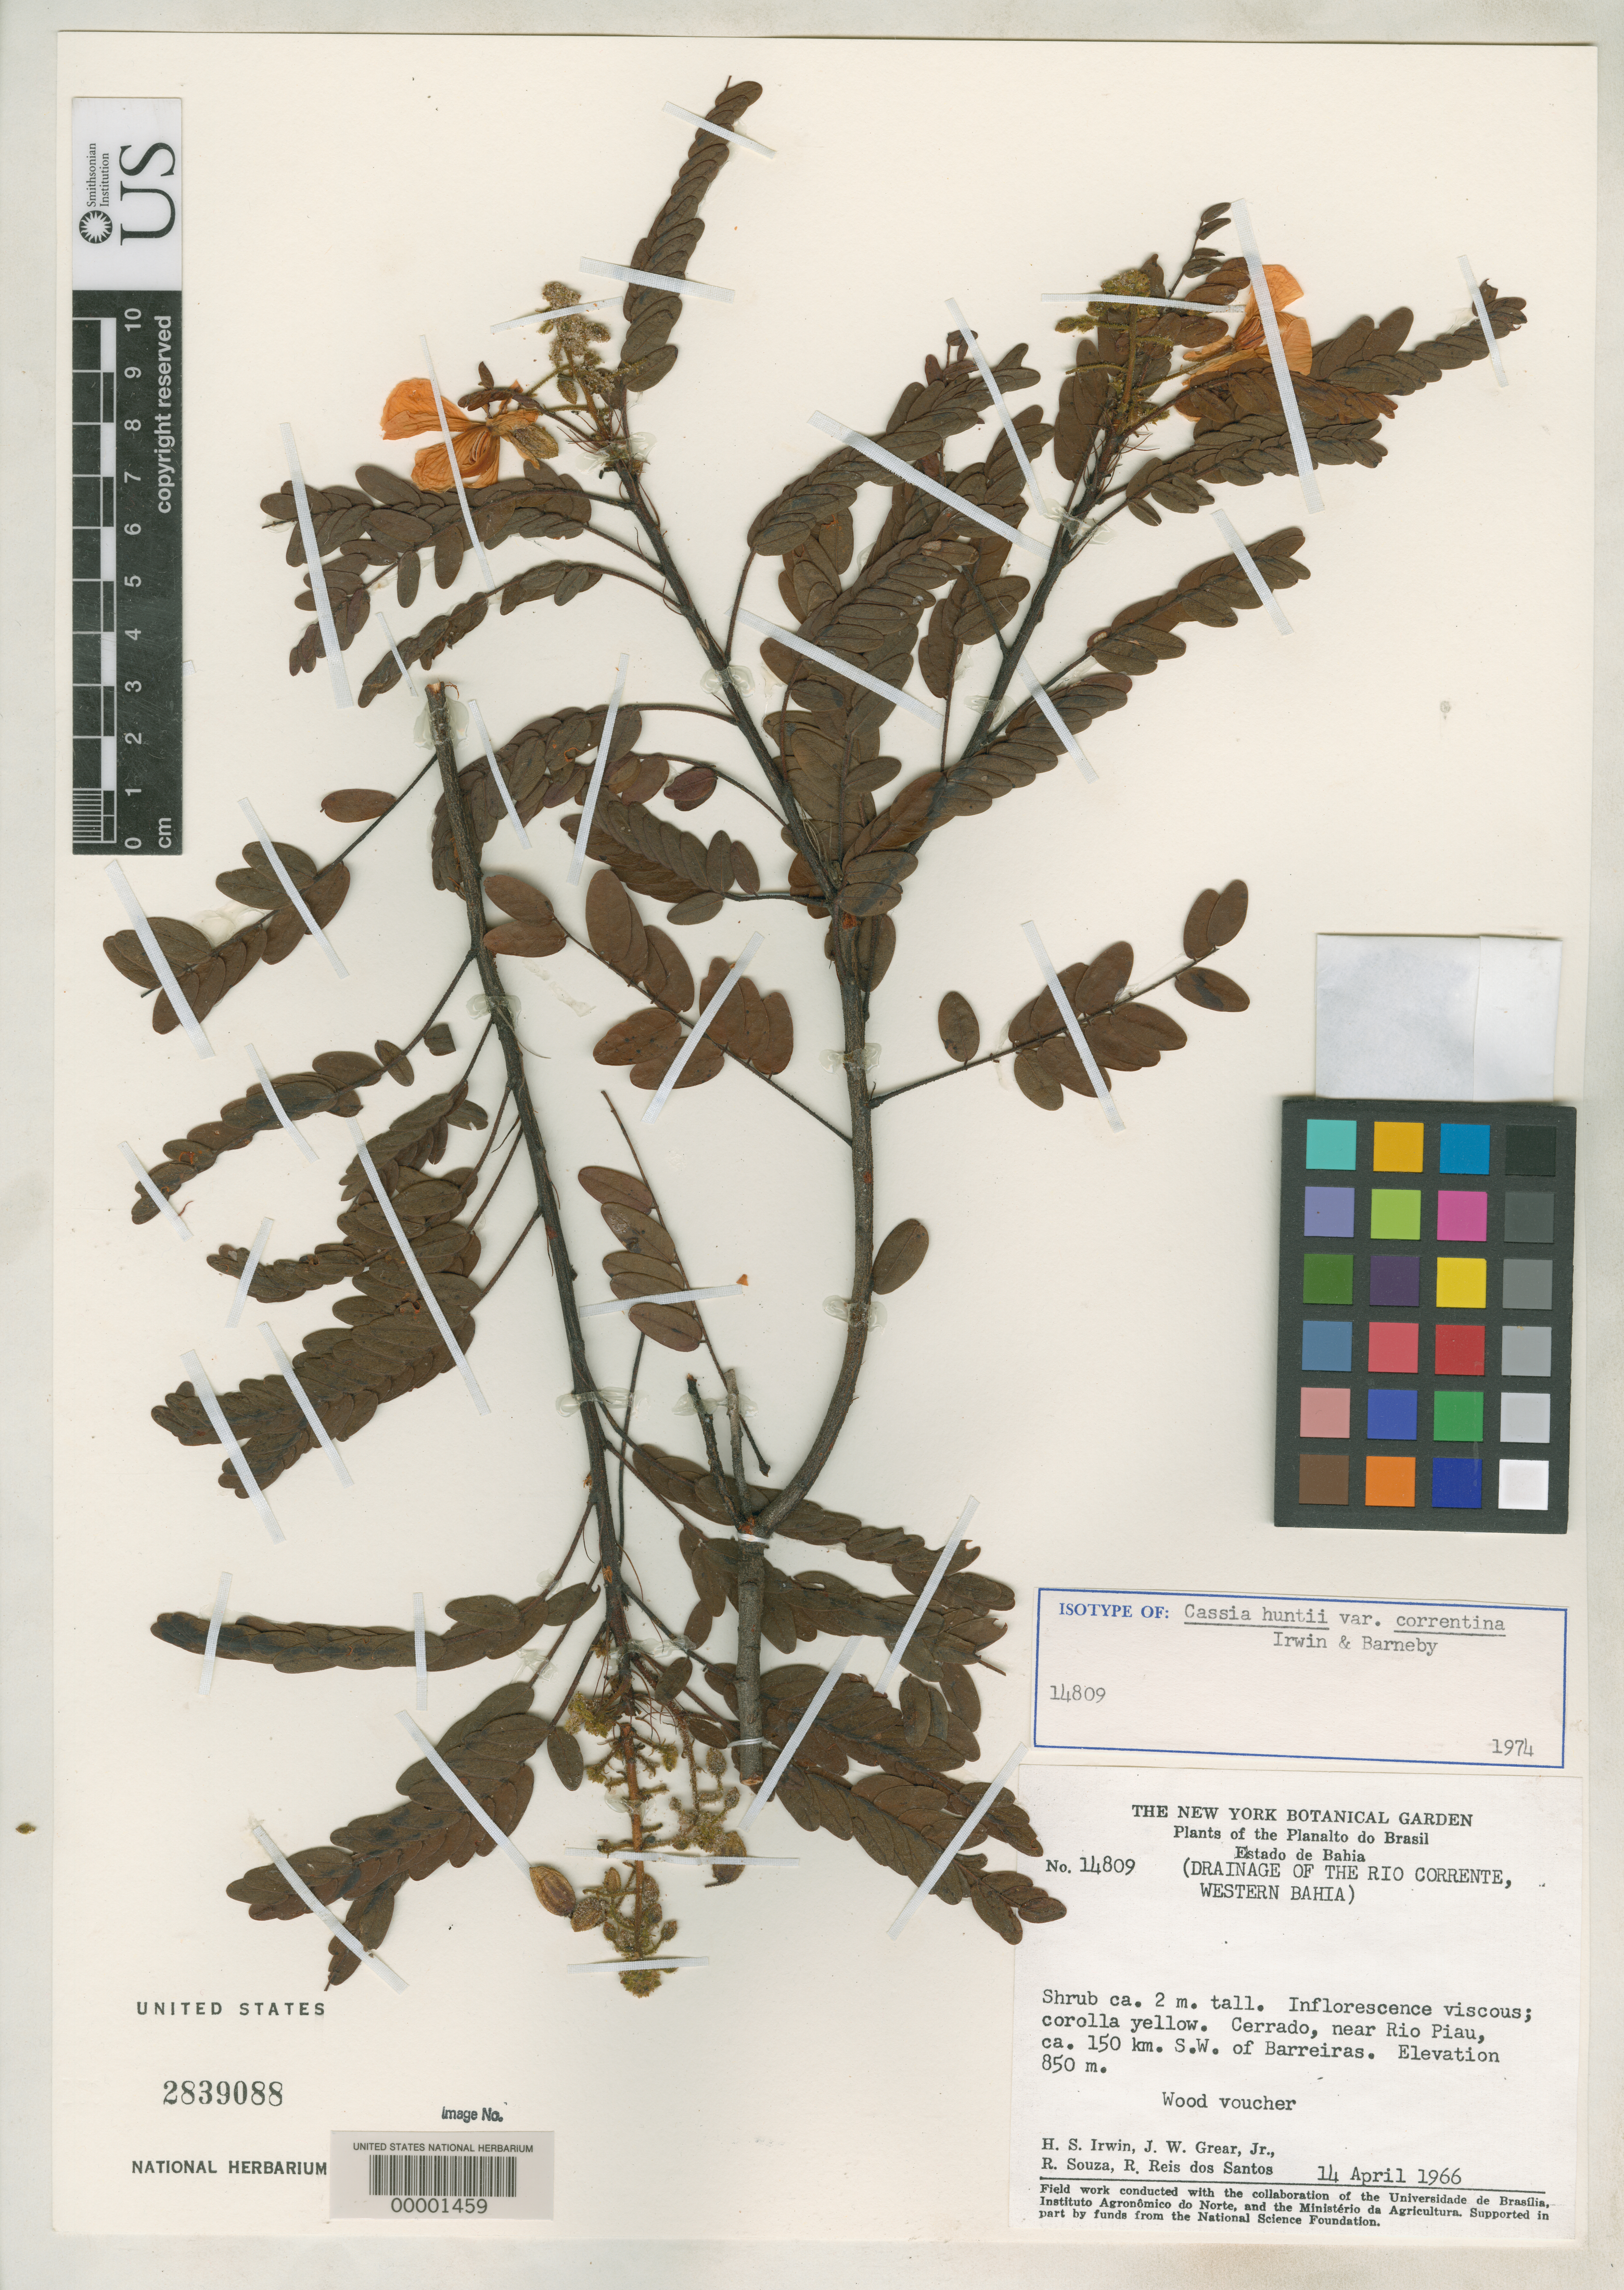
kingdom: Plantae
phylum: Tracheophyta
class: Magnoliopsida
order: Fabales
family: Fabaceae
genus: Cassia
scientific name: Cassia huntii var. correntina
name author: H.S. Irwin & Barneby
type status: Isotype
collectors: H. Irwin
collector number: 14809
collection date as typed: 14 Apr 1966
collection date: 1966-04-14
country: Brazil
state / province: Bahia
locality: Rio Corrente and Rio Piau, SW Barreiras.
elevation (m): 850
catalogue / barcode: US 2839088